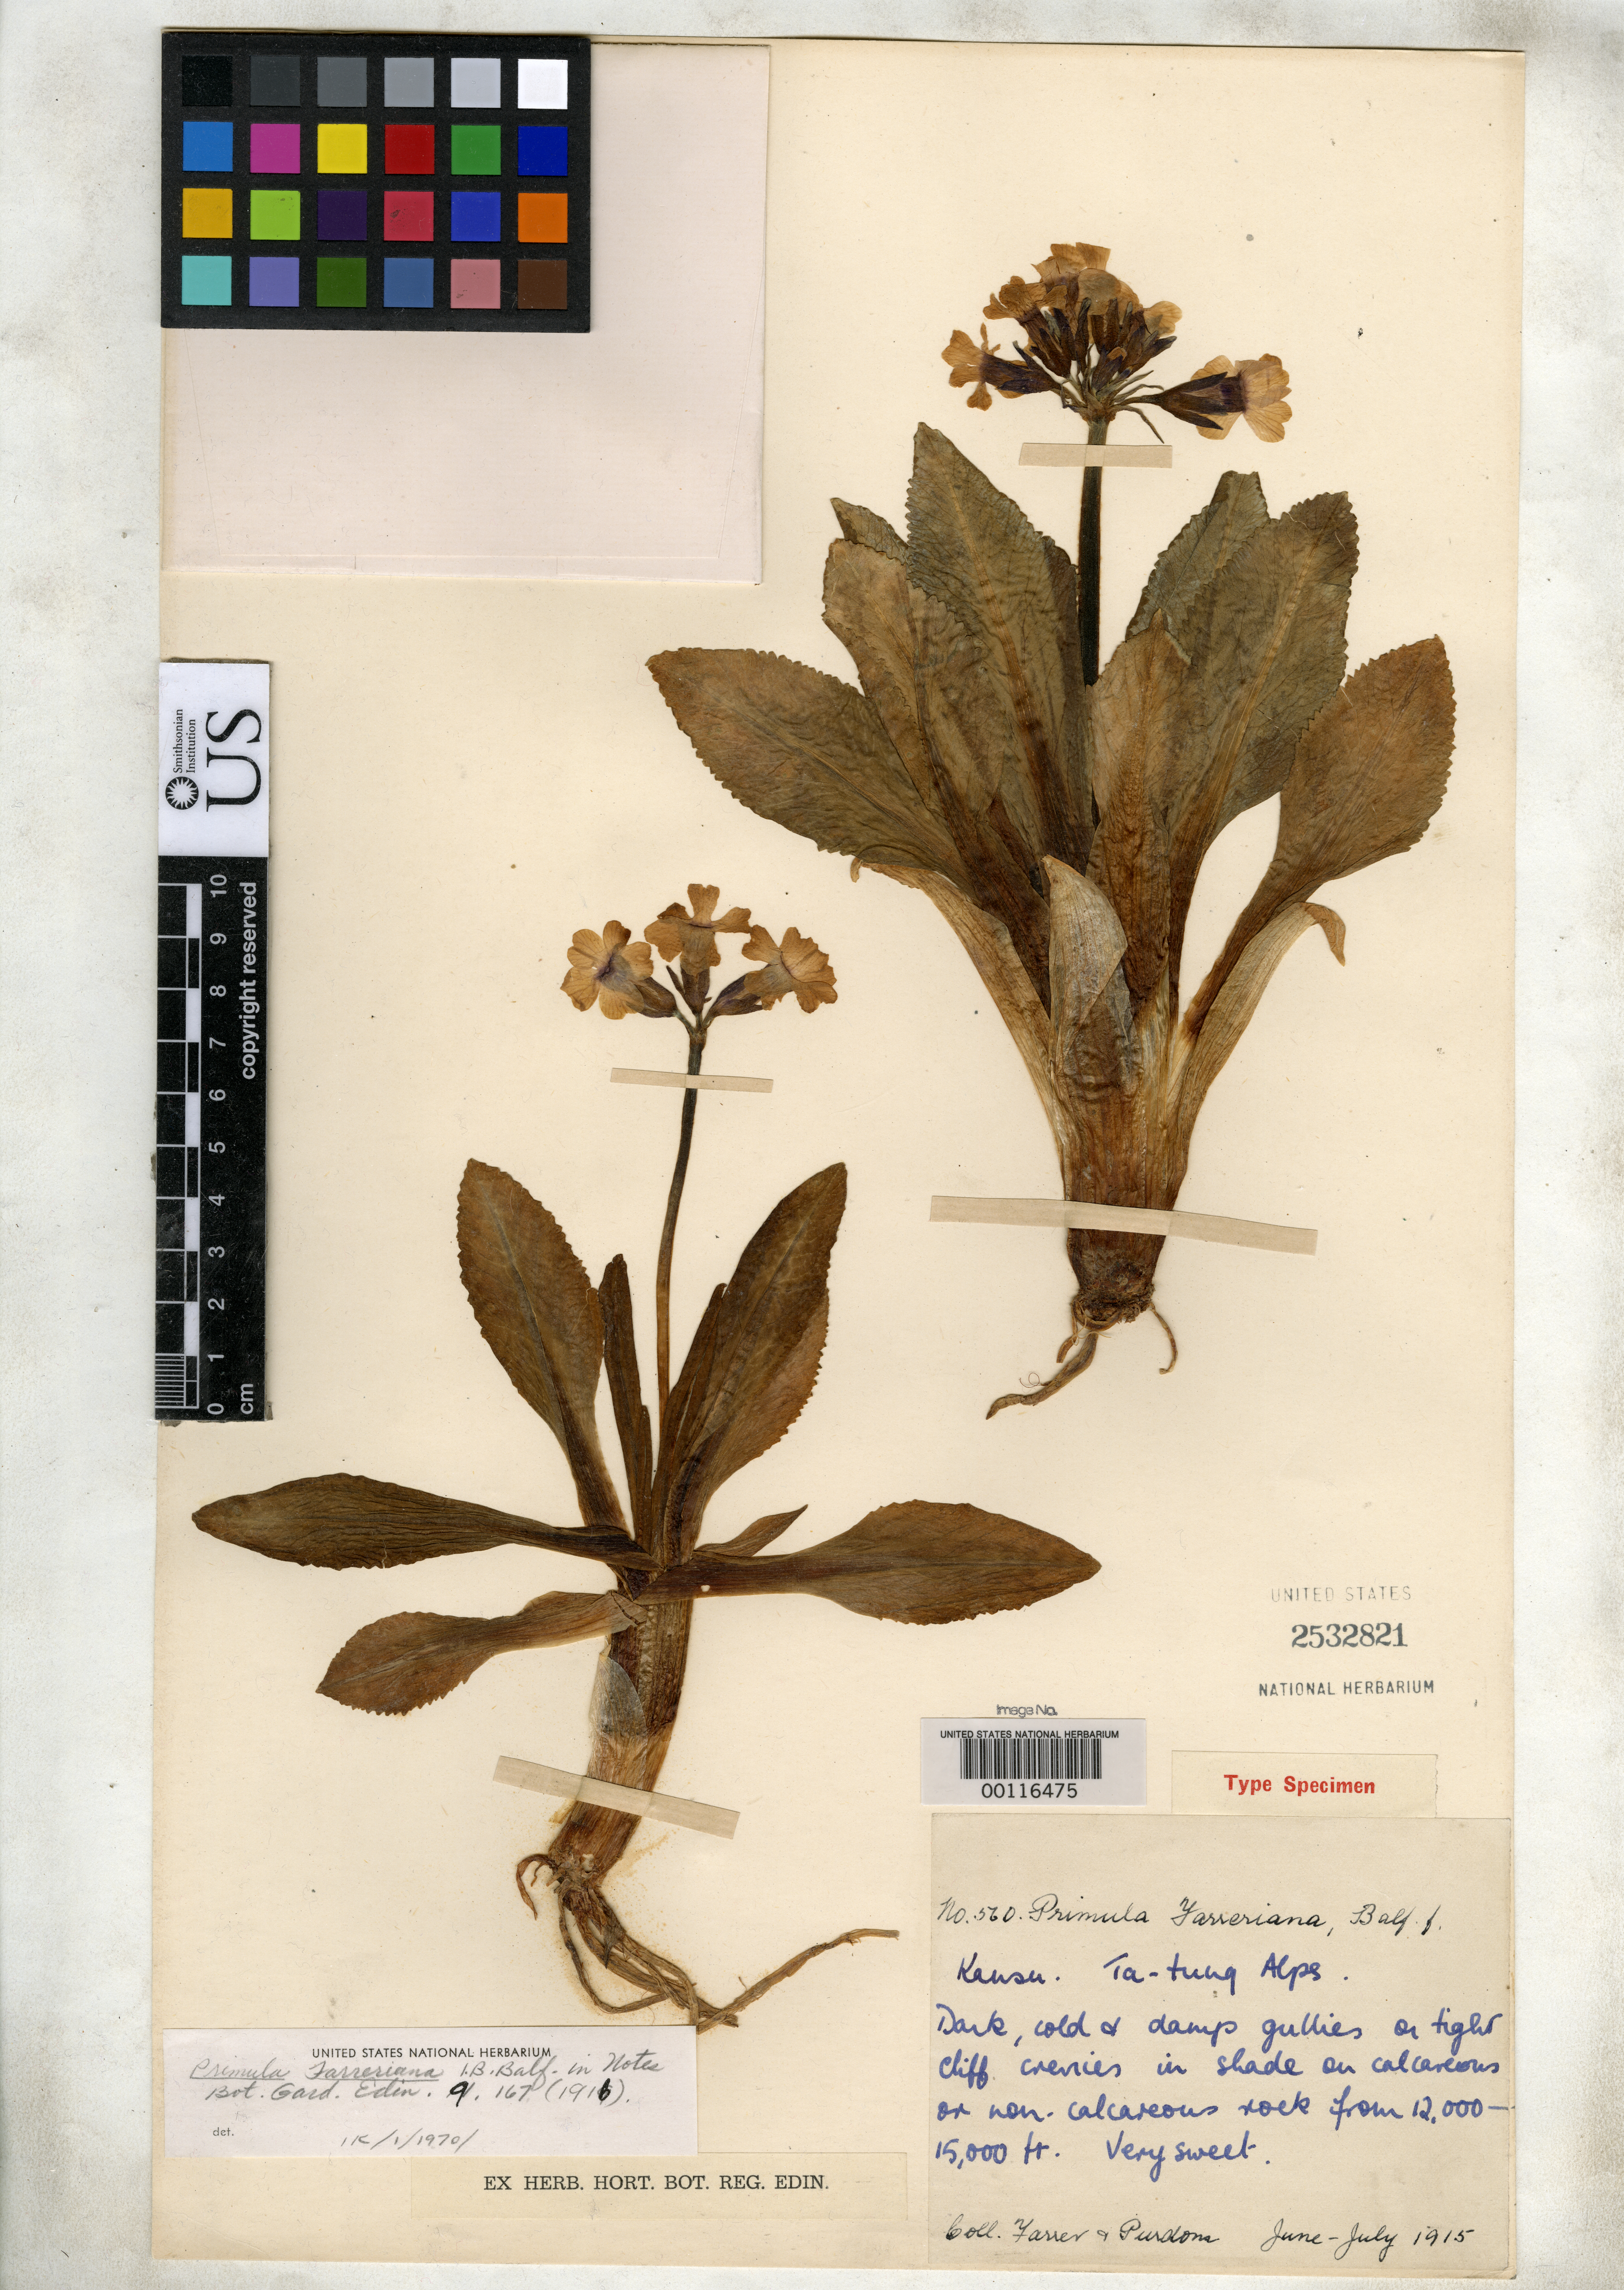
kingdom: Plantae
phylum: Tracheophyta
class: Magnoliopsida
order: Ericales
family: Primulaceae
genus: Primula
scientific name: Primula farreriana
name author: Balf. f.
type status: Isotype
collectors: R. Farrer & W. Purdom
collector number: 560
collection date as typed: Jun 1915 to -- Jul 1915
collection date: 1915-06/1915-07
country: China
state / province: Gansu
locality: Ta-tung Alps.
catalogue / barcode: US 2532821